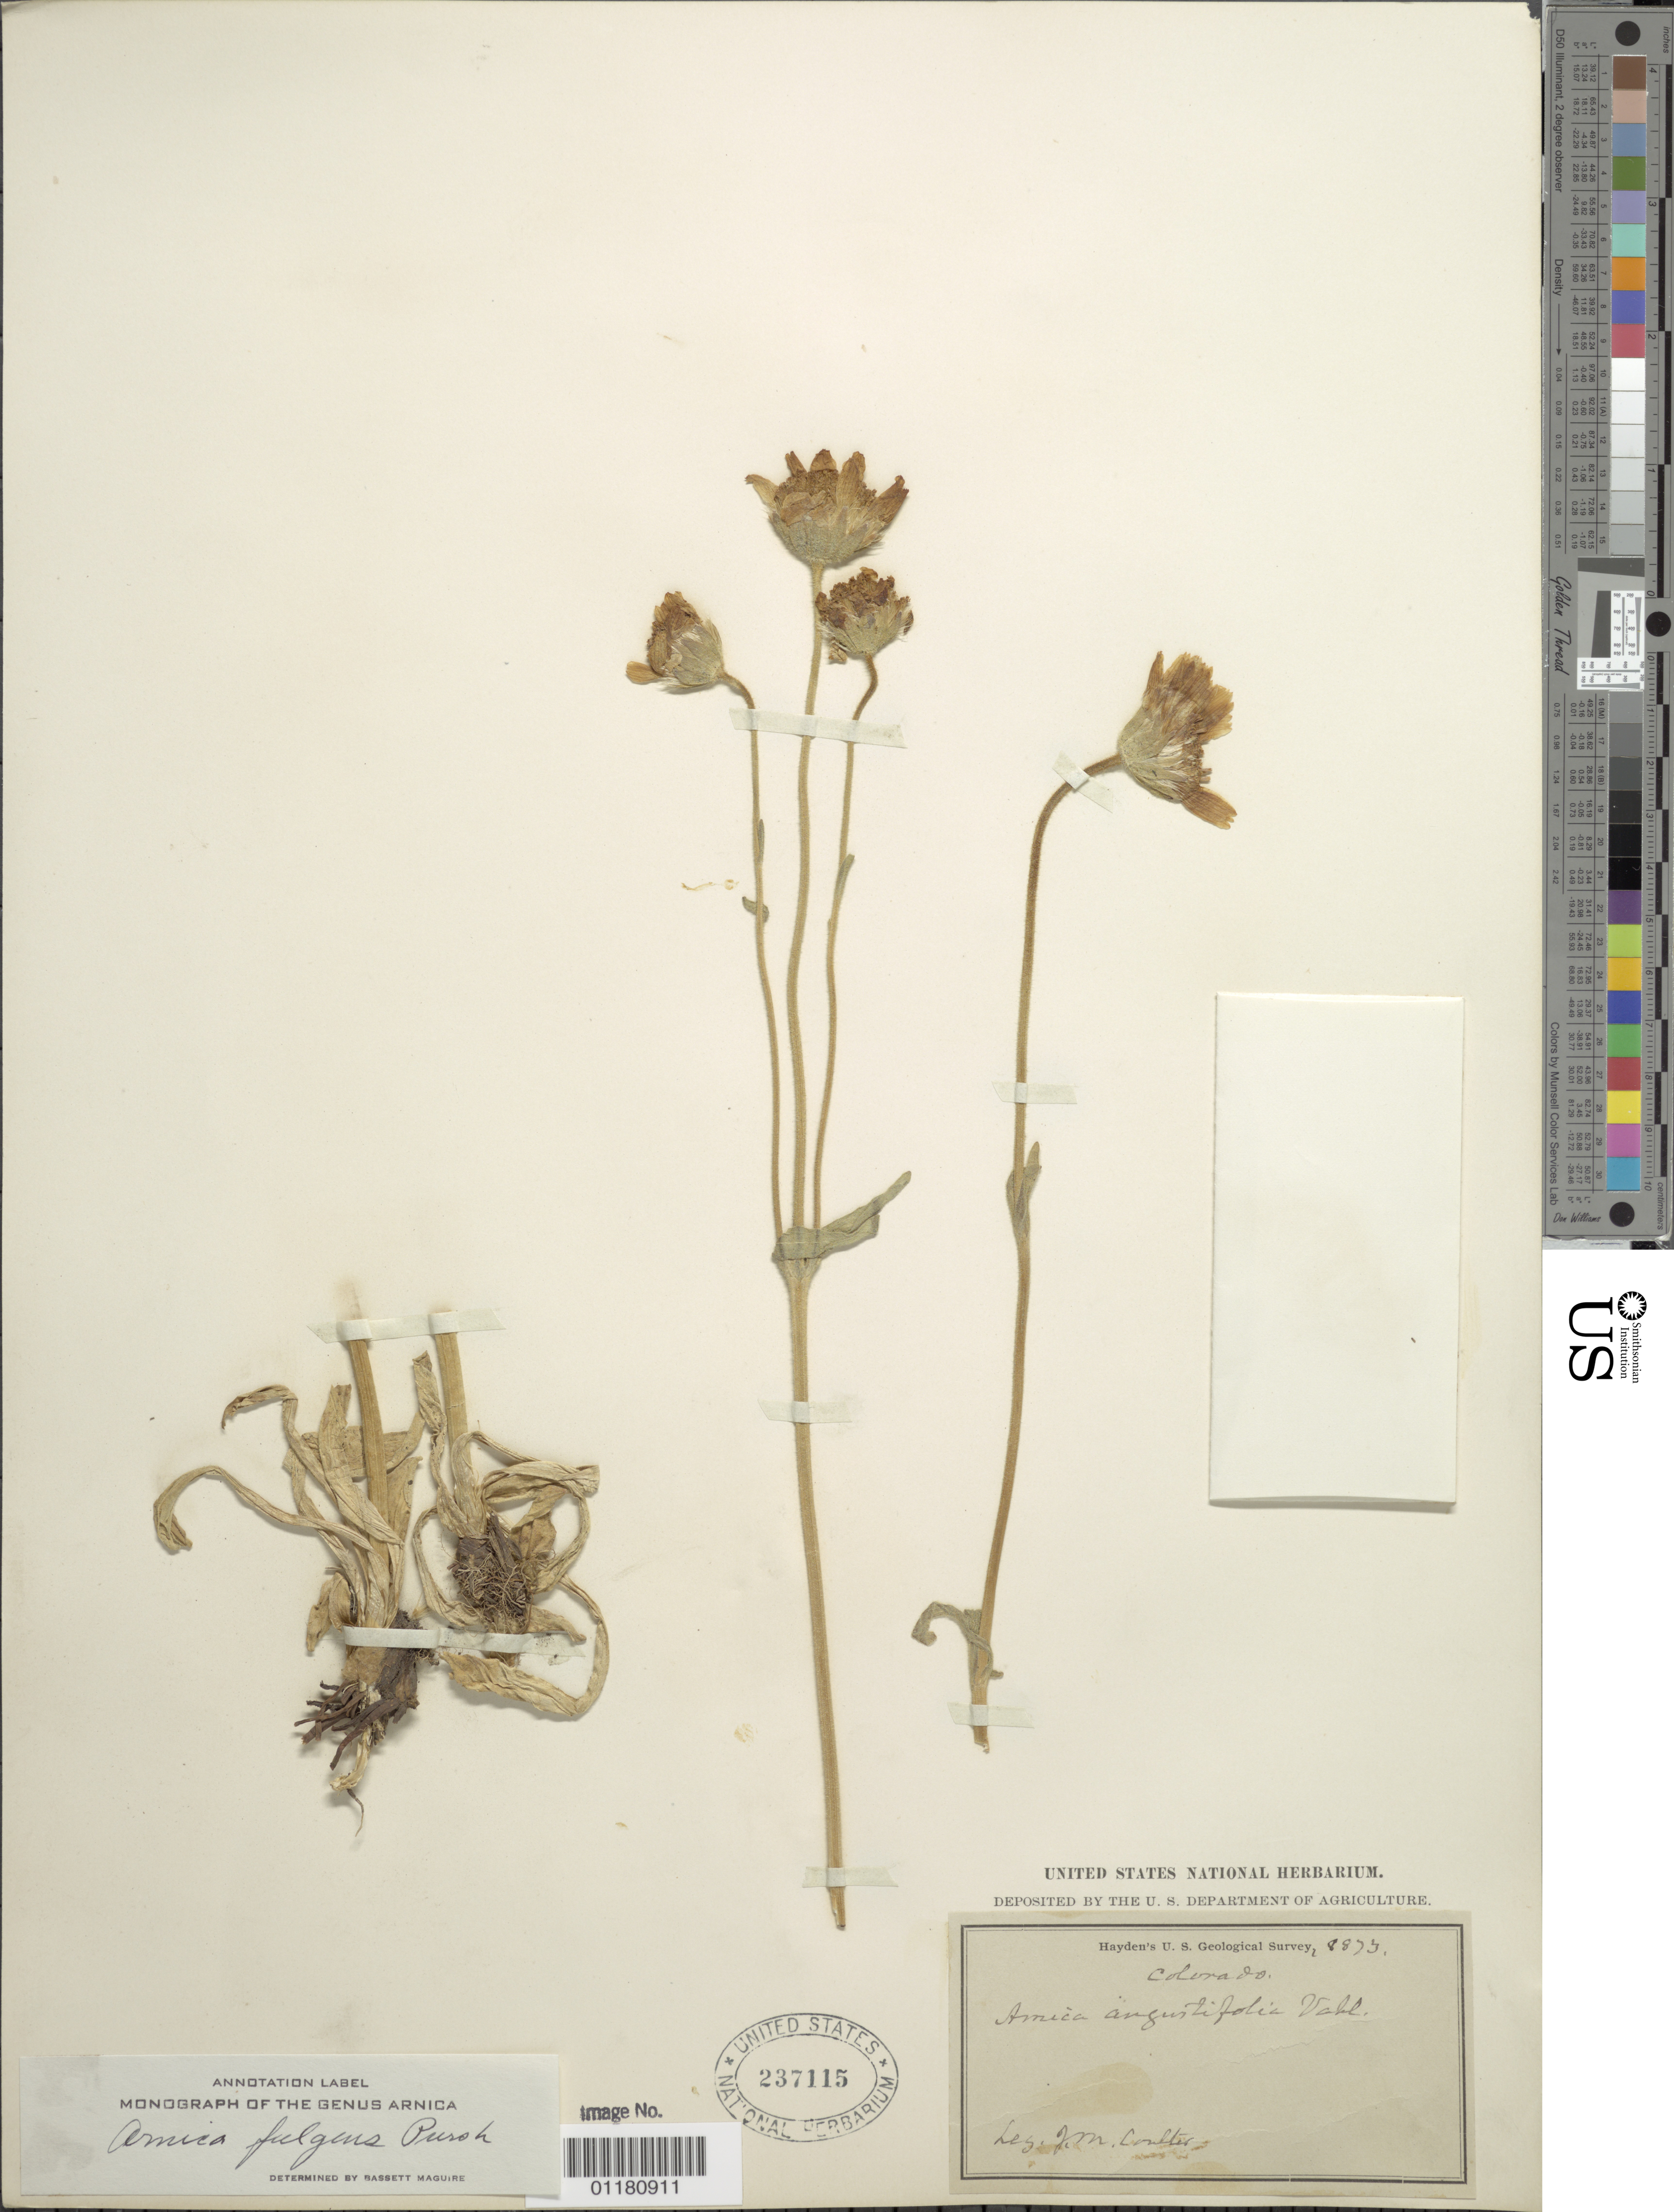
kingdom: Plantae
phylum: Tracheophyta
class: Magnoliopsida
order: Asterales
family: Asteraceae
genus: Arnica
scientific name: Arnica fulgens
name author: Pursh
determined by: Maguire, Bassett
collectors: J. M. Coulter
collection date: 1873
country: United States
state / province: Colorado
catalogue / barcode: US 237115